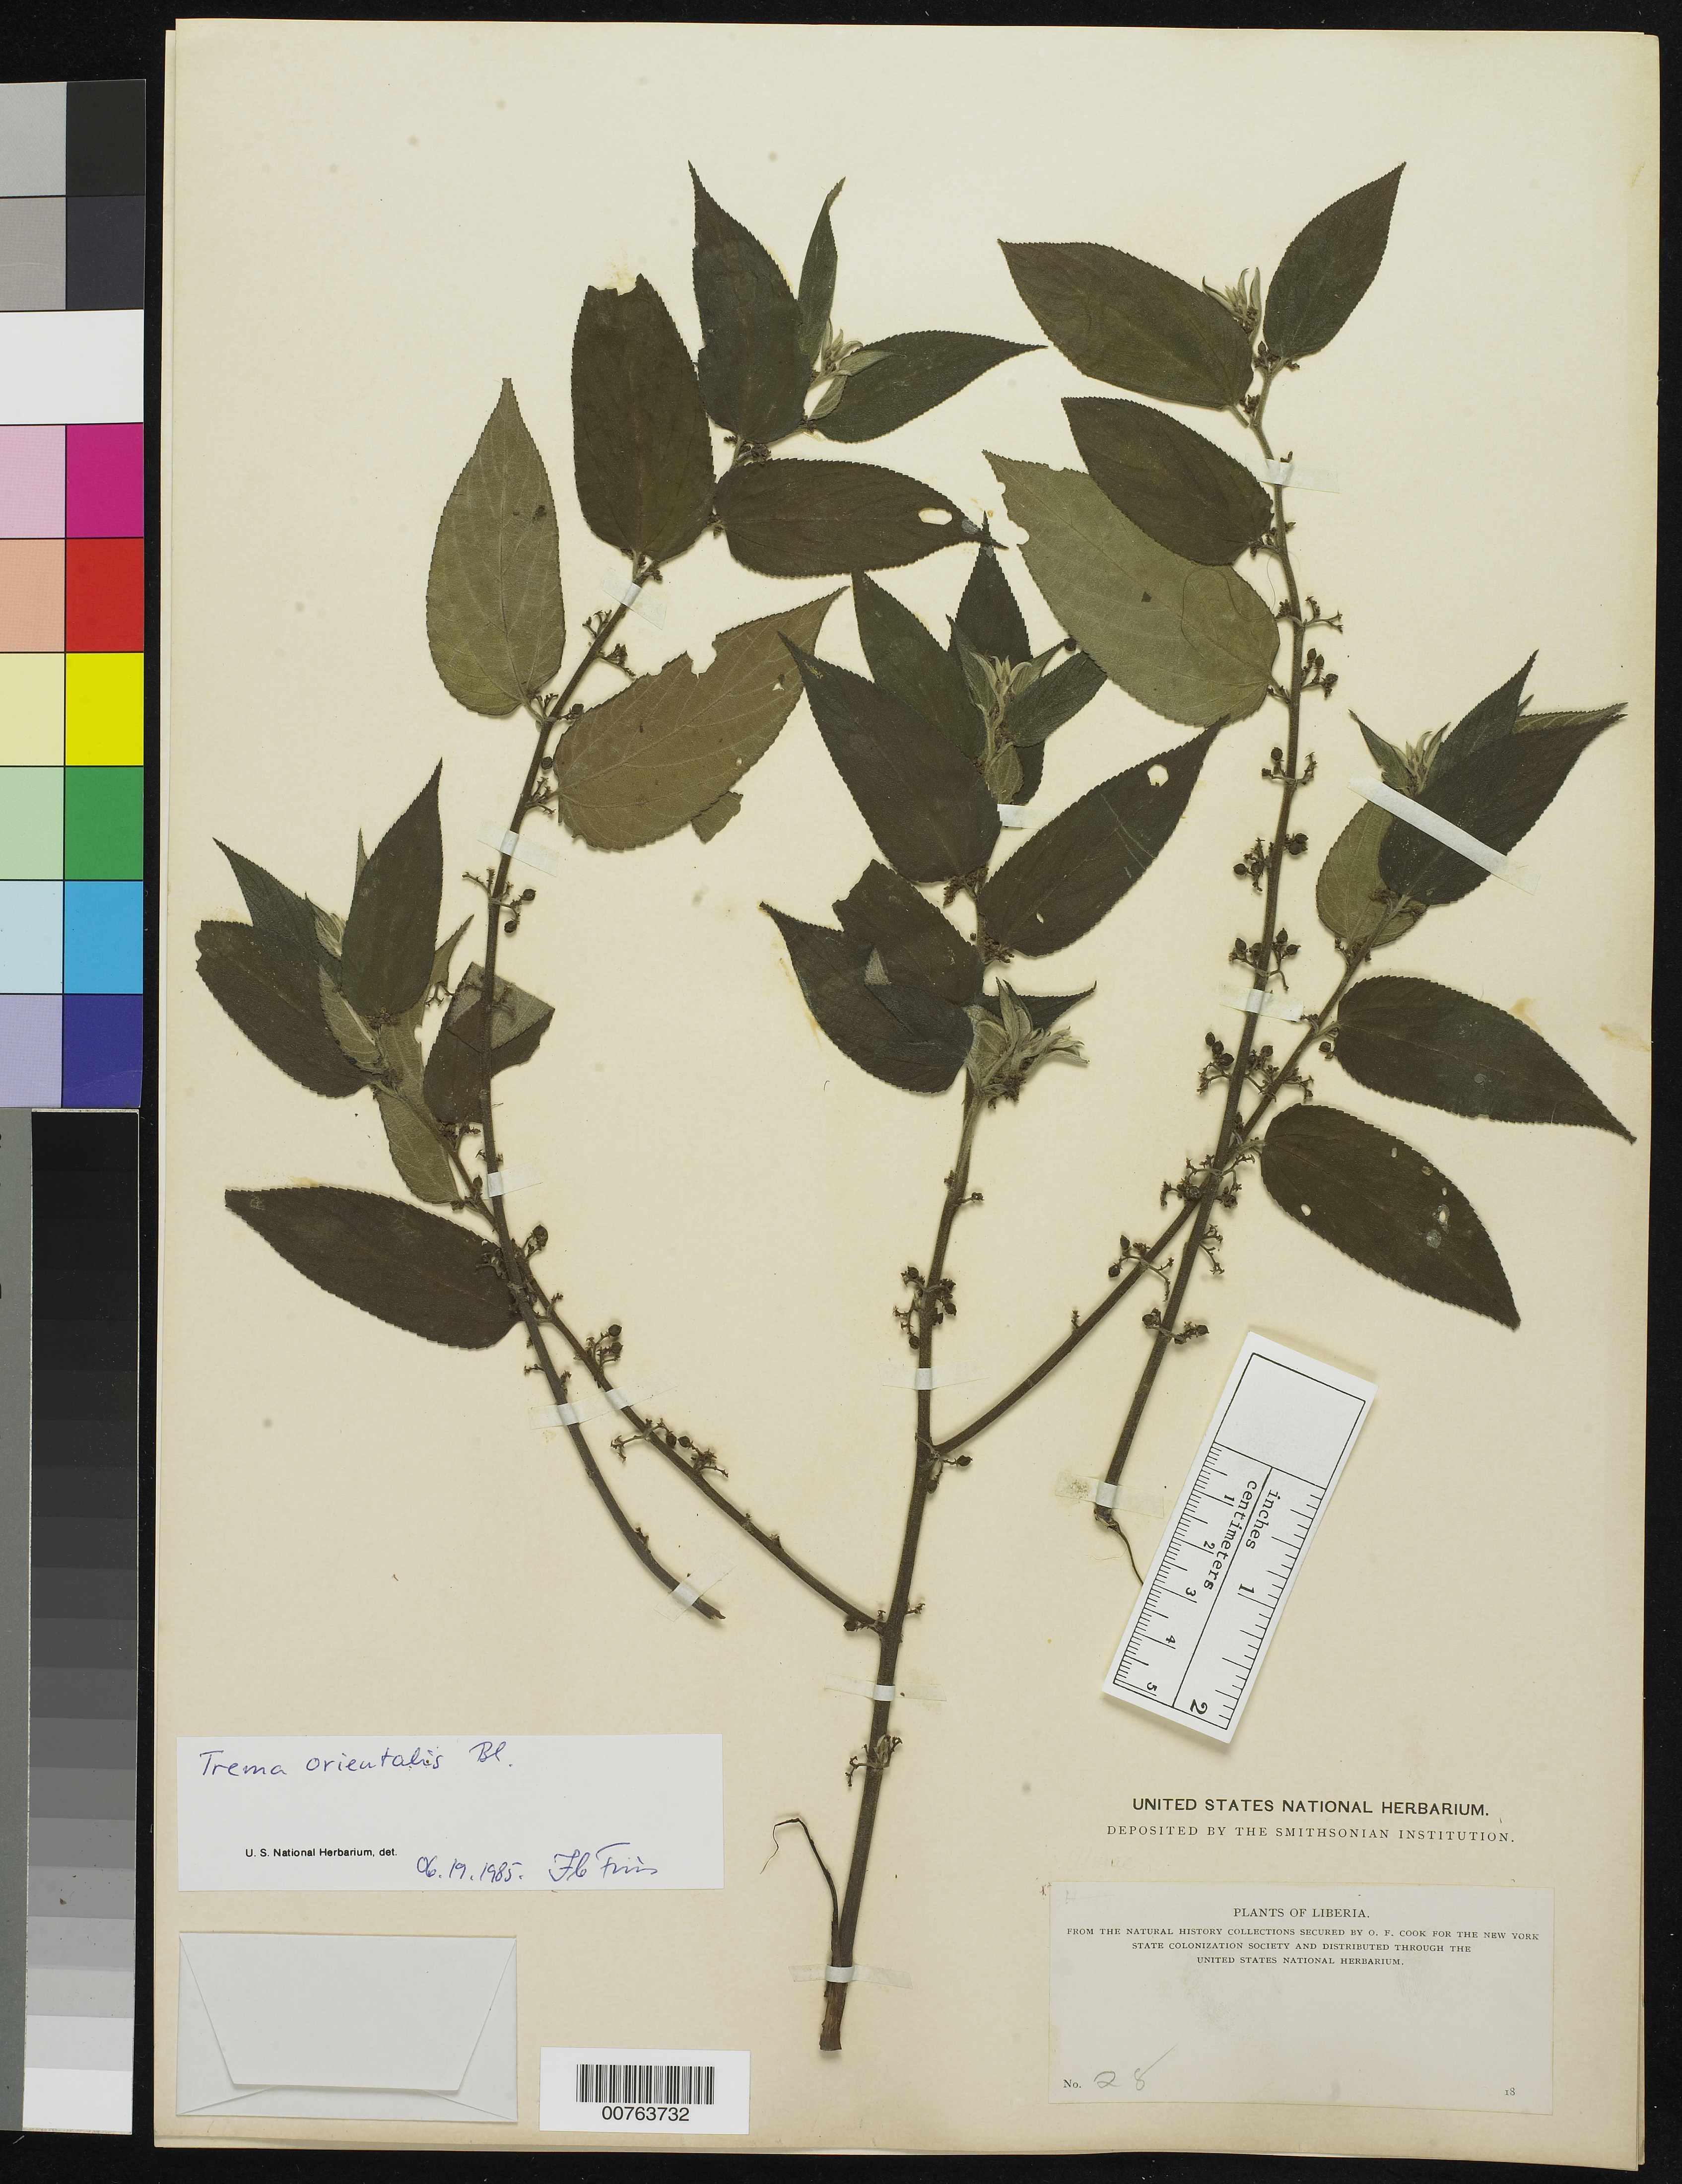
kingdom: Plantae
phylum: Tracheophyta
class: Magnoliopsida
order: Rosales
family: Cannabaceae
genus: Trema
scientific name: Trema orientale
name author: (L.) Blume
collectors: O. F. Cook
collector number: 28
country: Liberia